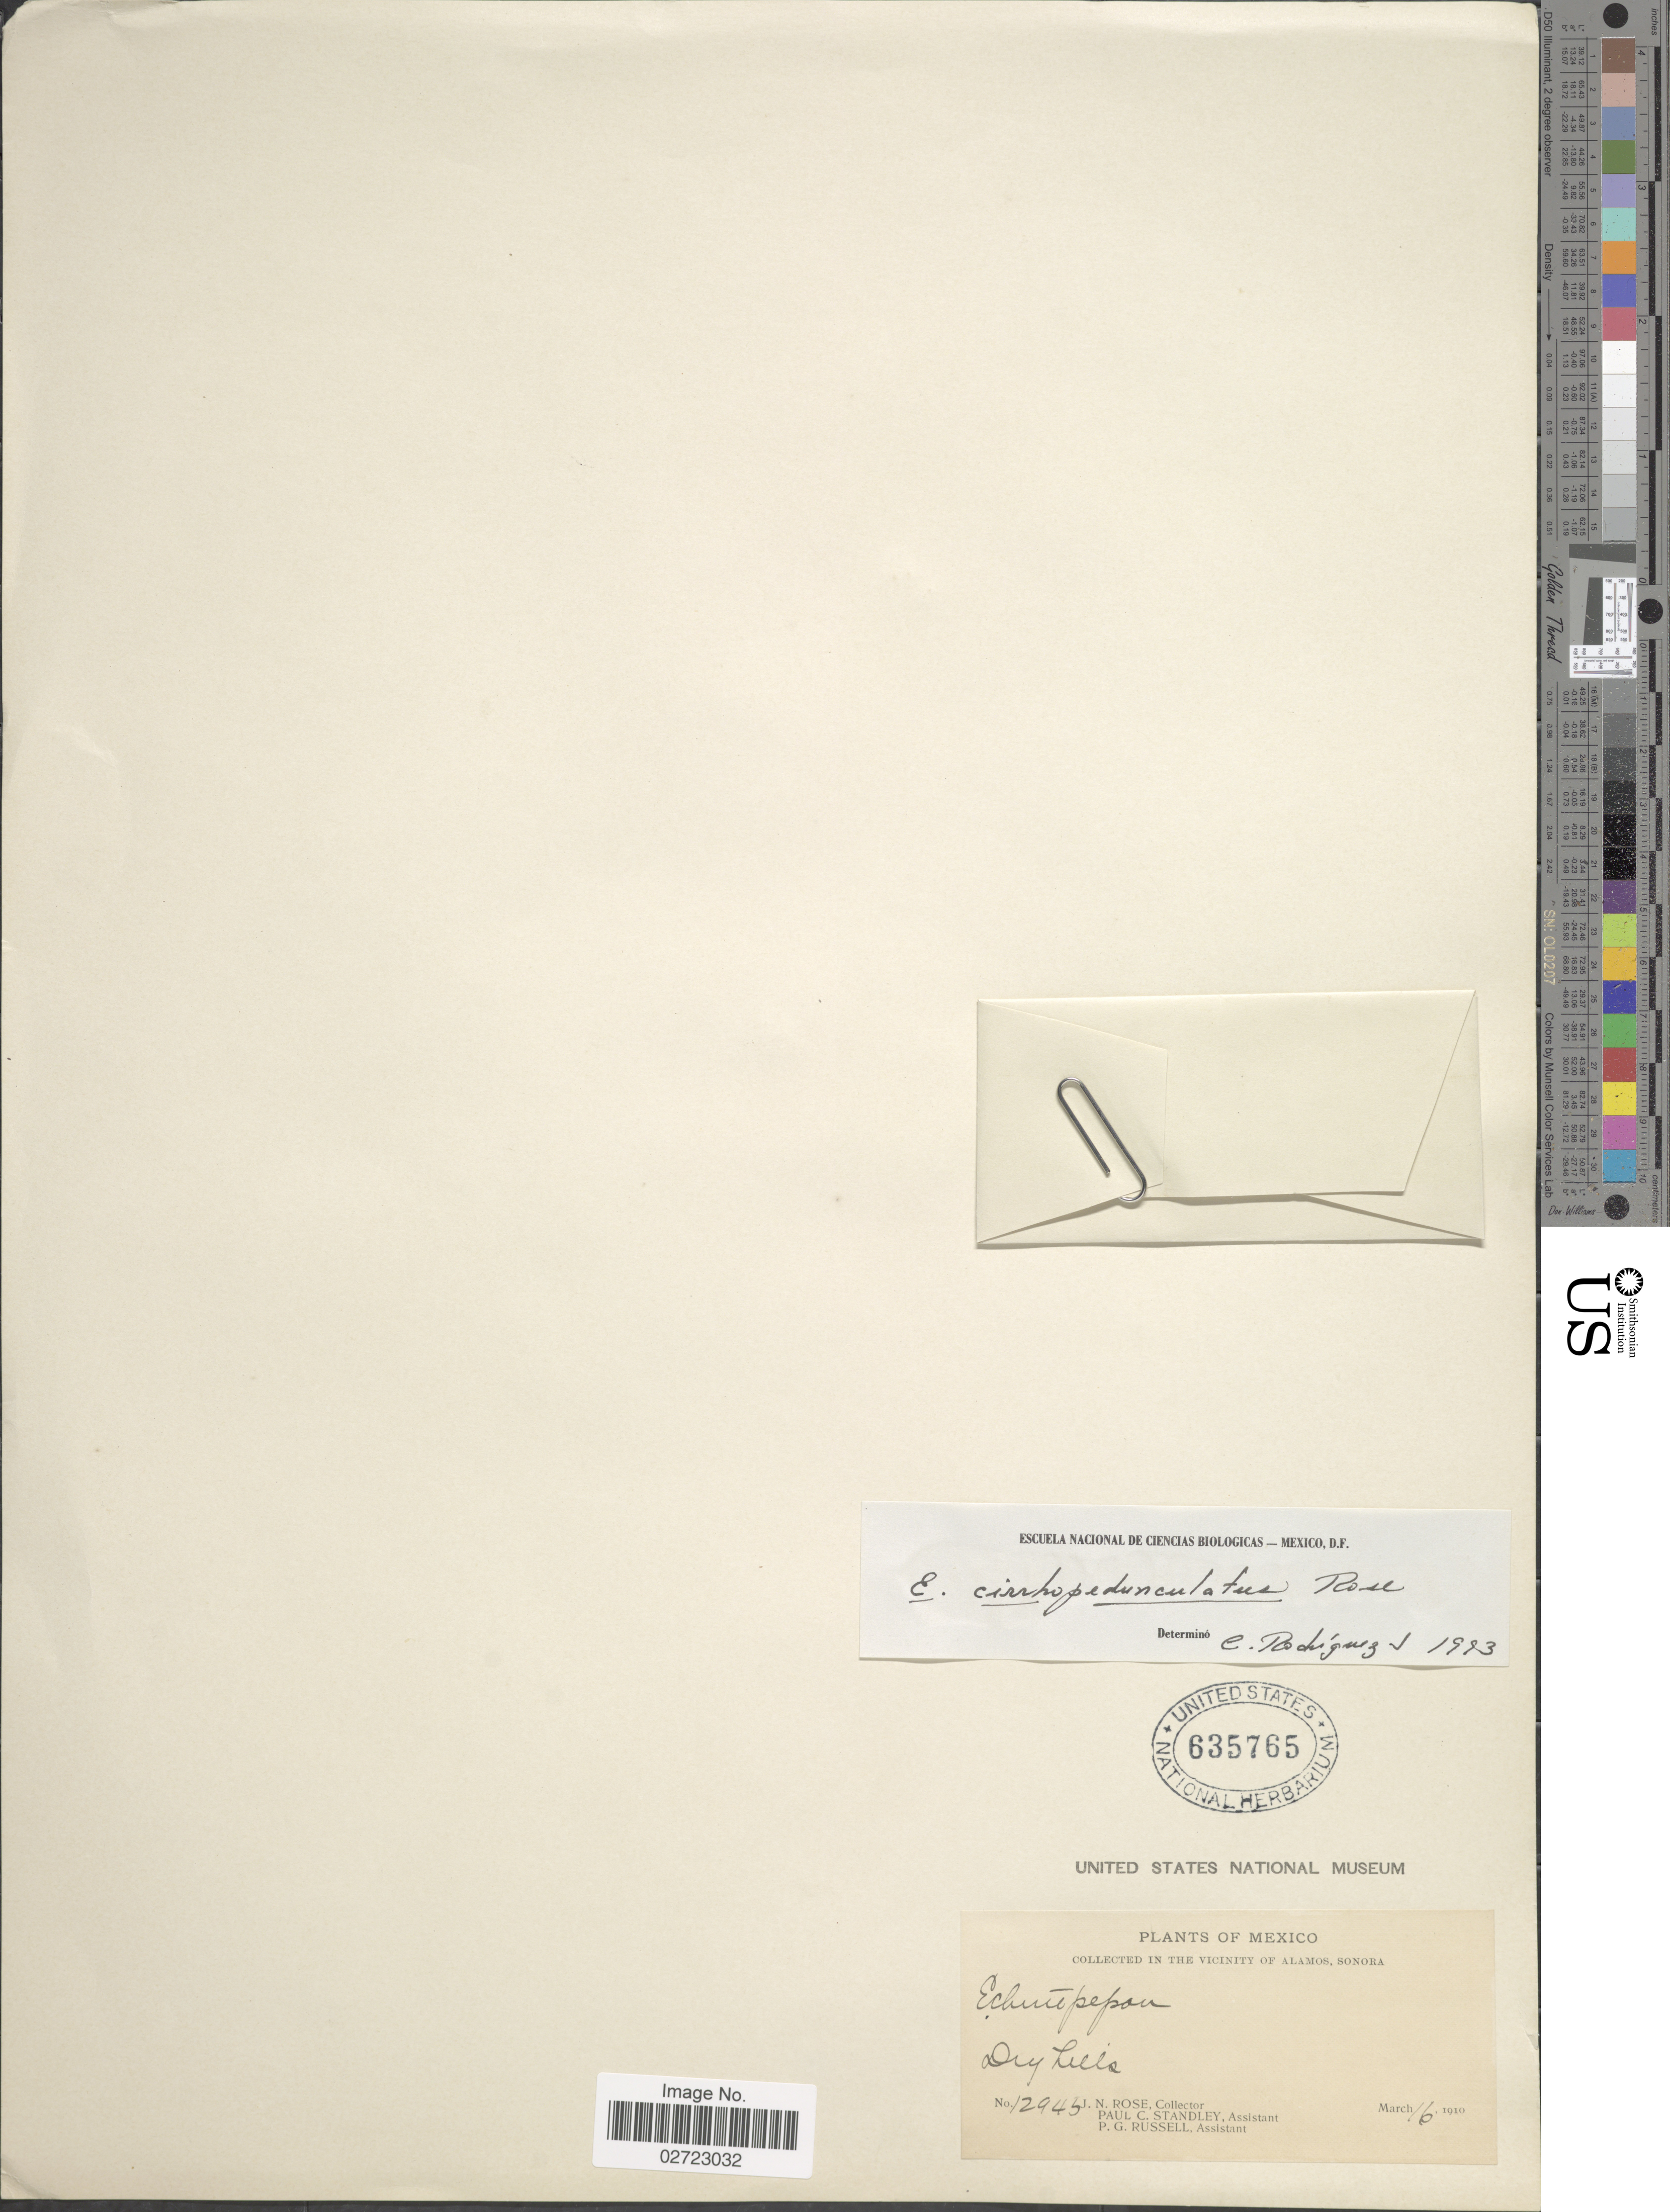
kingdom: Plantae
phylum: Tracheophyta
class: Magnoliopsida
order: Cucurbitales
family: Cucurbitaceae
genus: Echinopepon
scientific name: Echinopepon cirrhopedunculatus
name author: Rose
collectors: J. N. Rose, P. C. Standley & P. G. Russell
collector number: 12945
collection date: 1910-03-16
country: Mexico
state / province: Sonora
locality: In the vicinity of Alamos, dry hills.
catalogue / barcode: US 635765